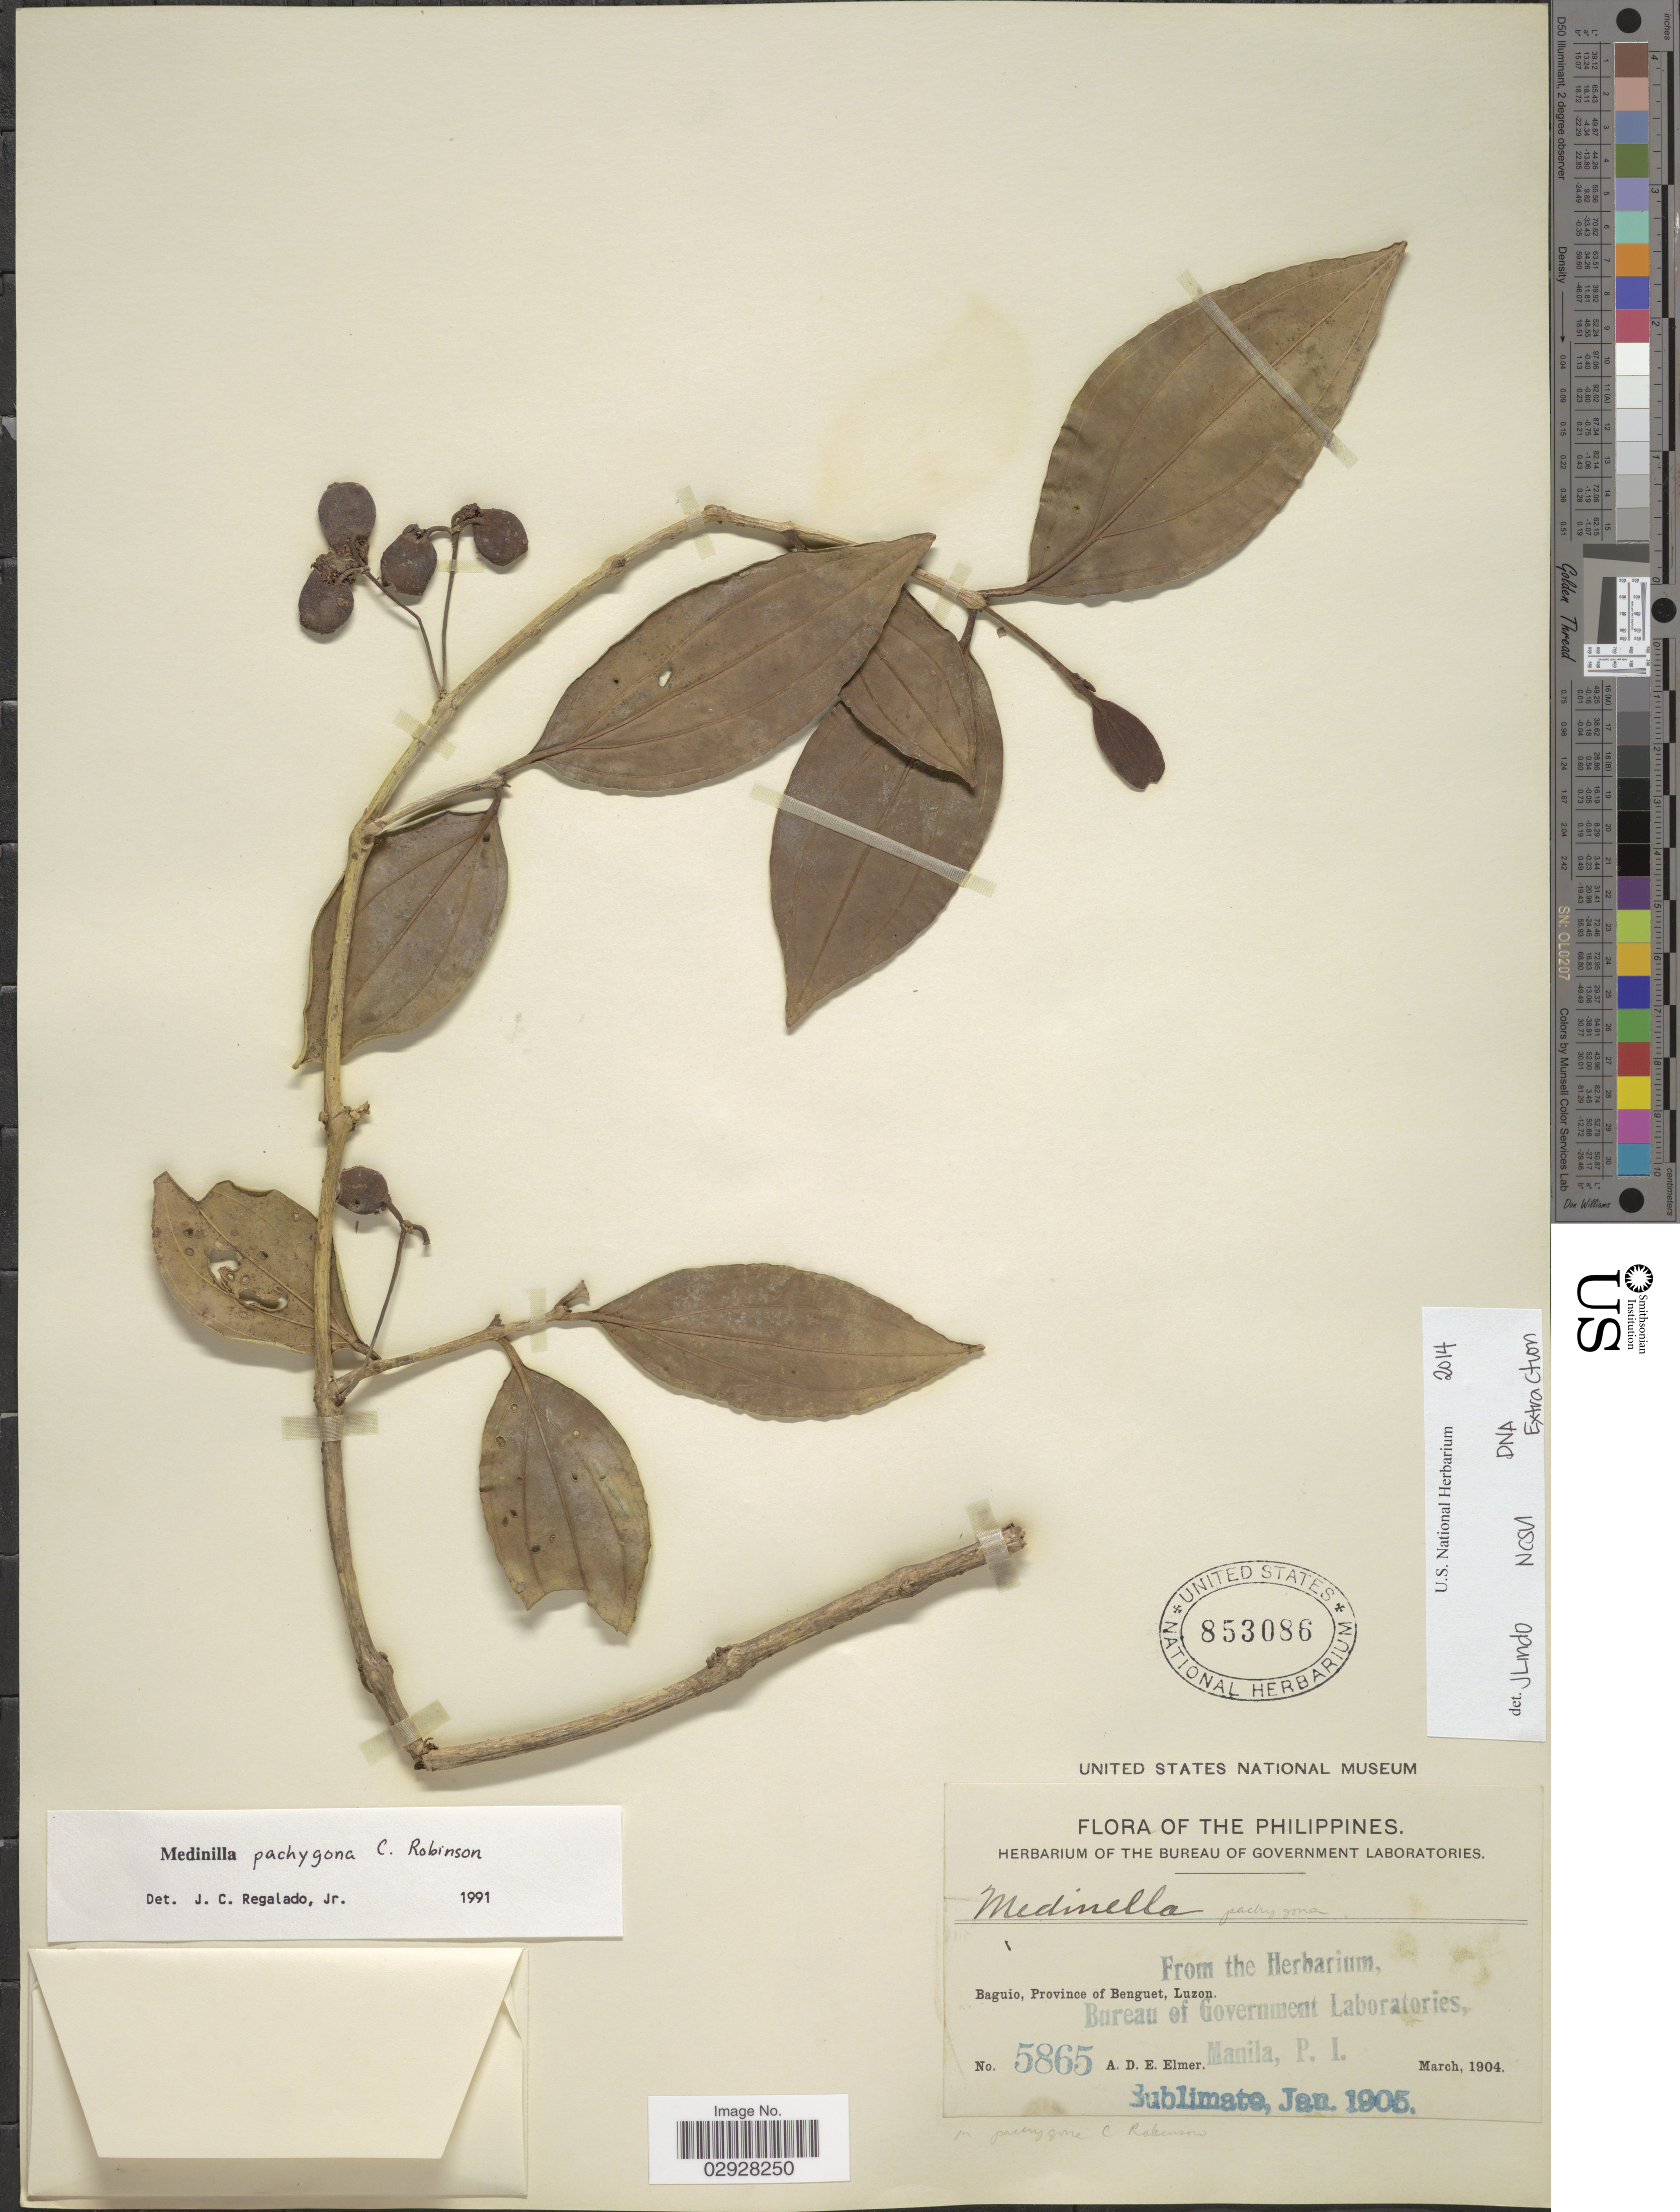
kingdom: Plantae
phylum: Tracheophyta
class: Magnoliopsida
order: Myrtales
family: Melastomataceae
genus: Medinilla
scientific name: Medinilla pachygona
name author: C.B. Rob.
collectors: A. D. E. Elmer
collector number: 5865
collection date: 1904-03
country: Philippines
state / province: Cordillera (Administrative Region)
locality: Baguio, Province of Benguet, Luzon.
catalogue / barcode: US 853086